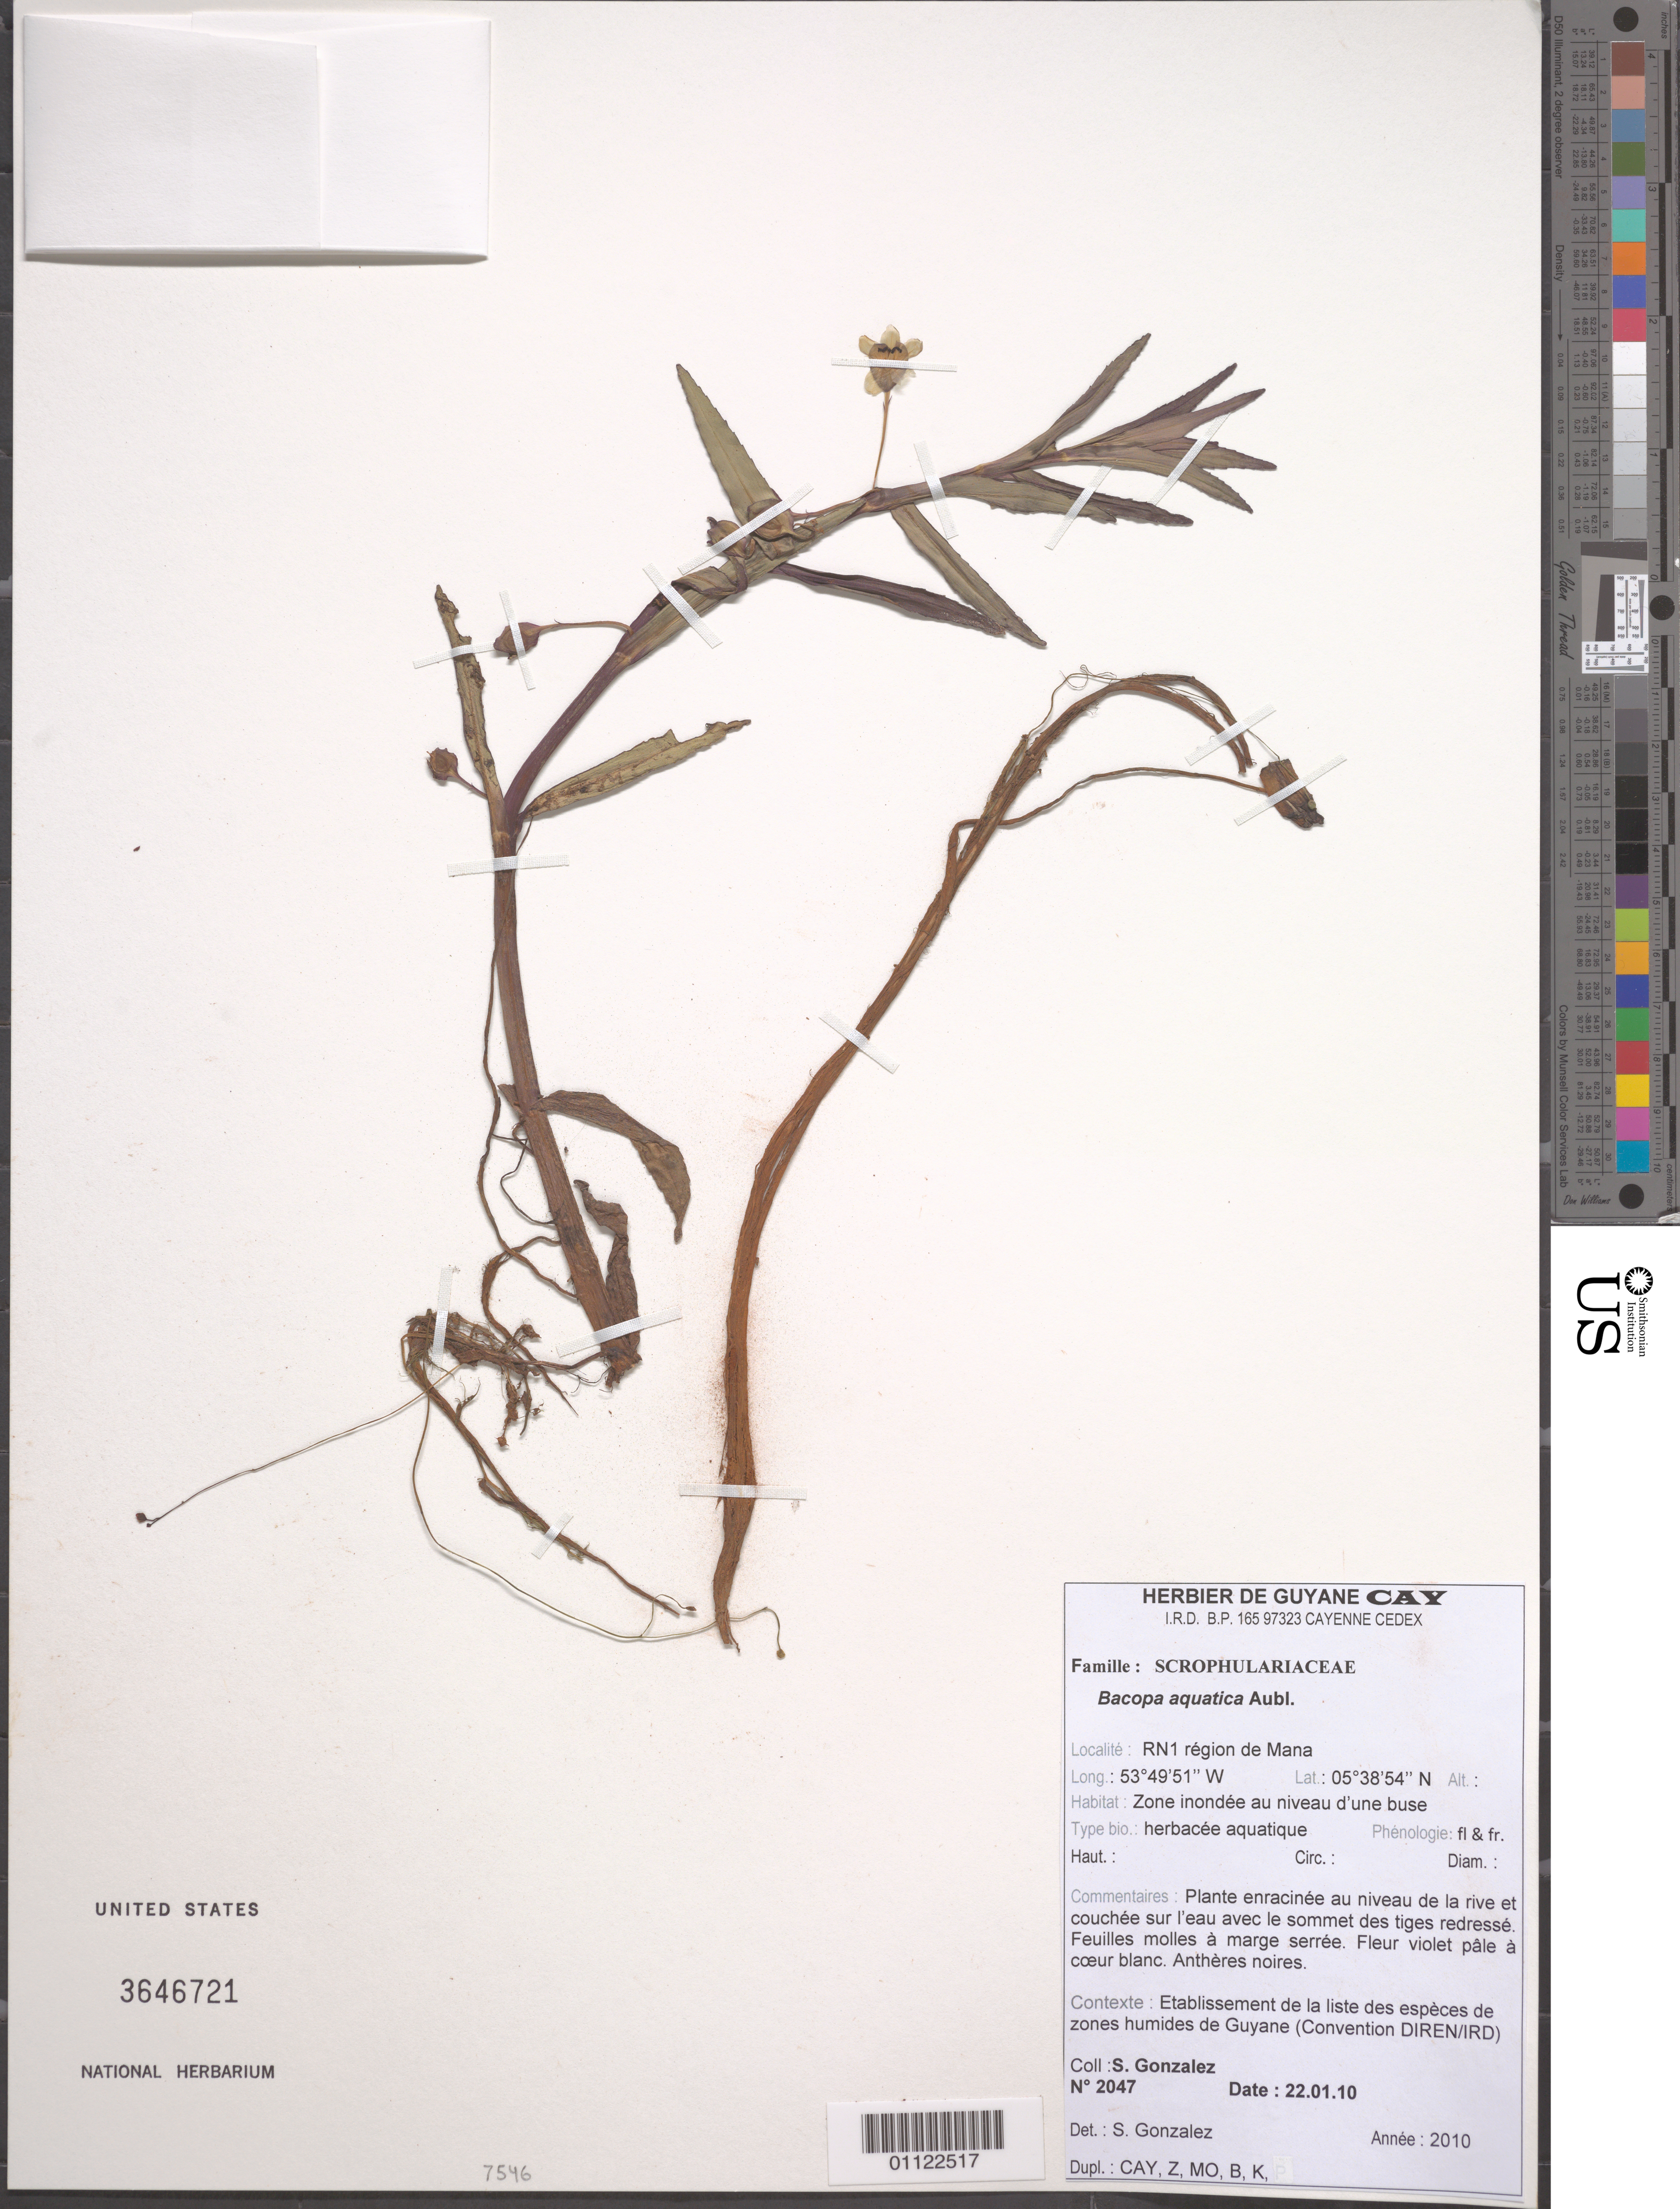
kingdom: Plantae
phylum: Tracheophyta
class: Magnoliopsida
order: Lamiales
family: Plantaginaceae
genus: Bacopa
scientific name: Bacopa aquatica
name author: Aubl.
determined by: Gonzalez, Sophie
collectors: S. Gonzalez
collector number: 2047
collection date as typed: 22-Jan-10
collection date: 1910-01-22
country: French Guiana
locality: RN1 region de Mana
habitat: Zone inondee au niveau d'une buse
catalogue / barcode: US 3646721